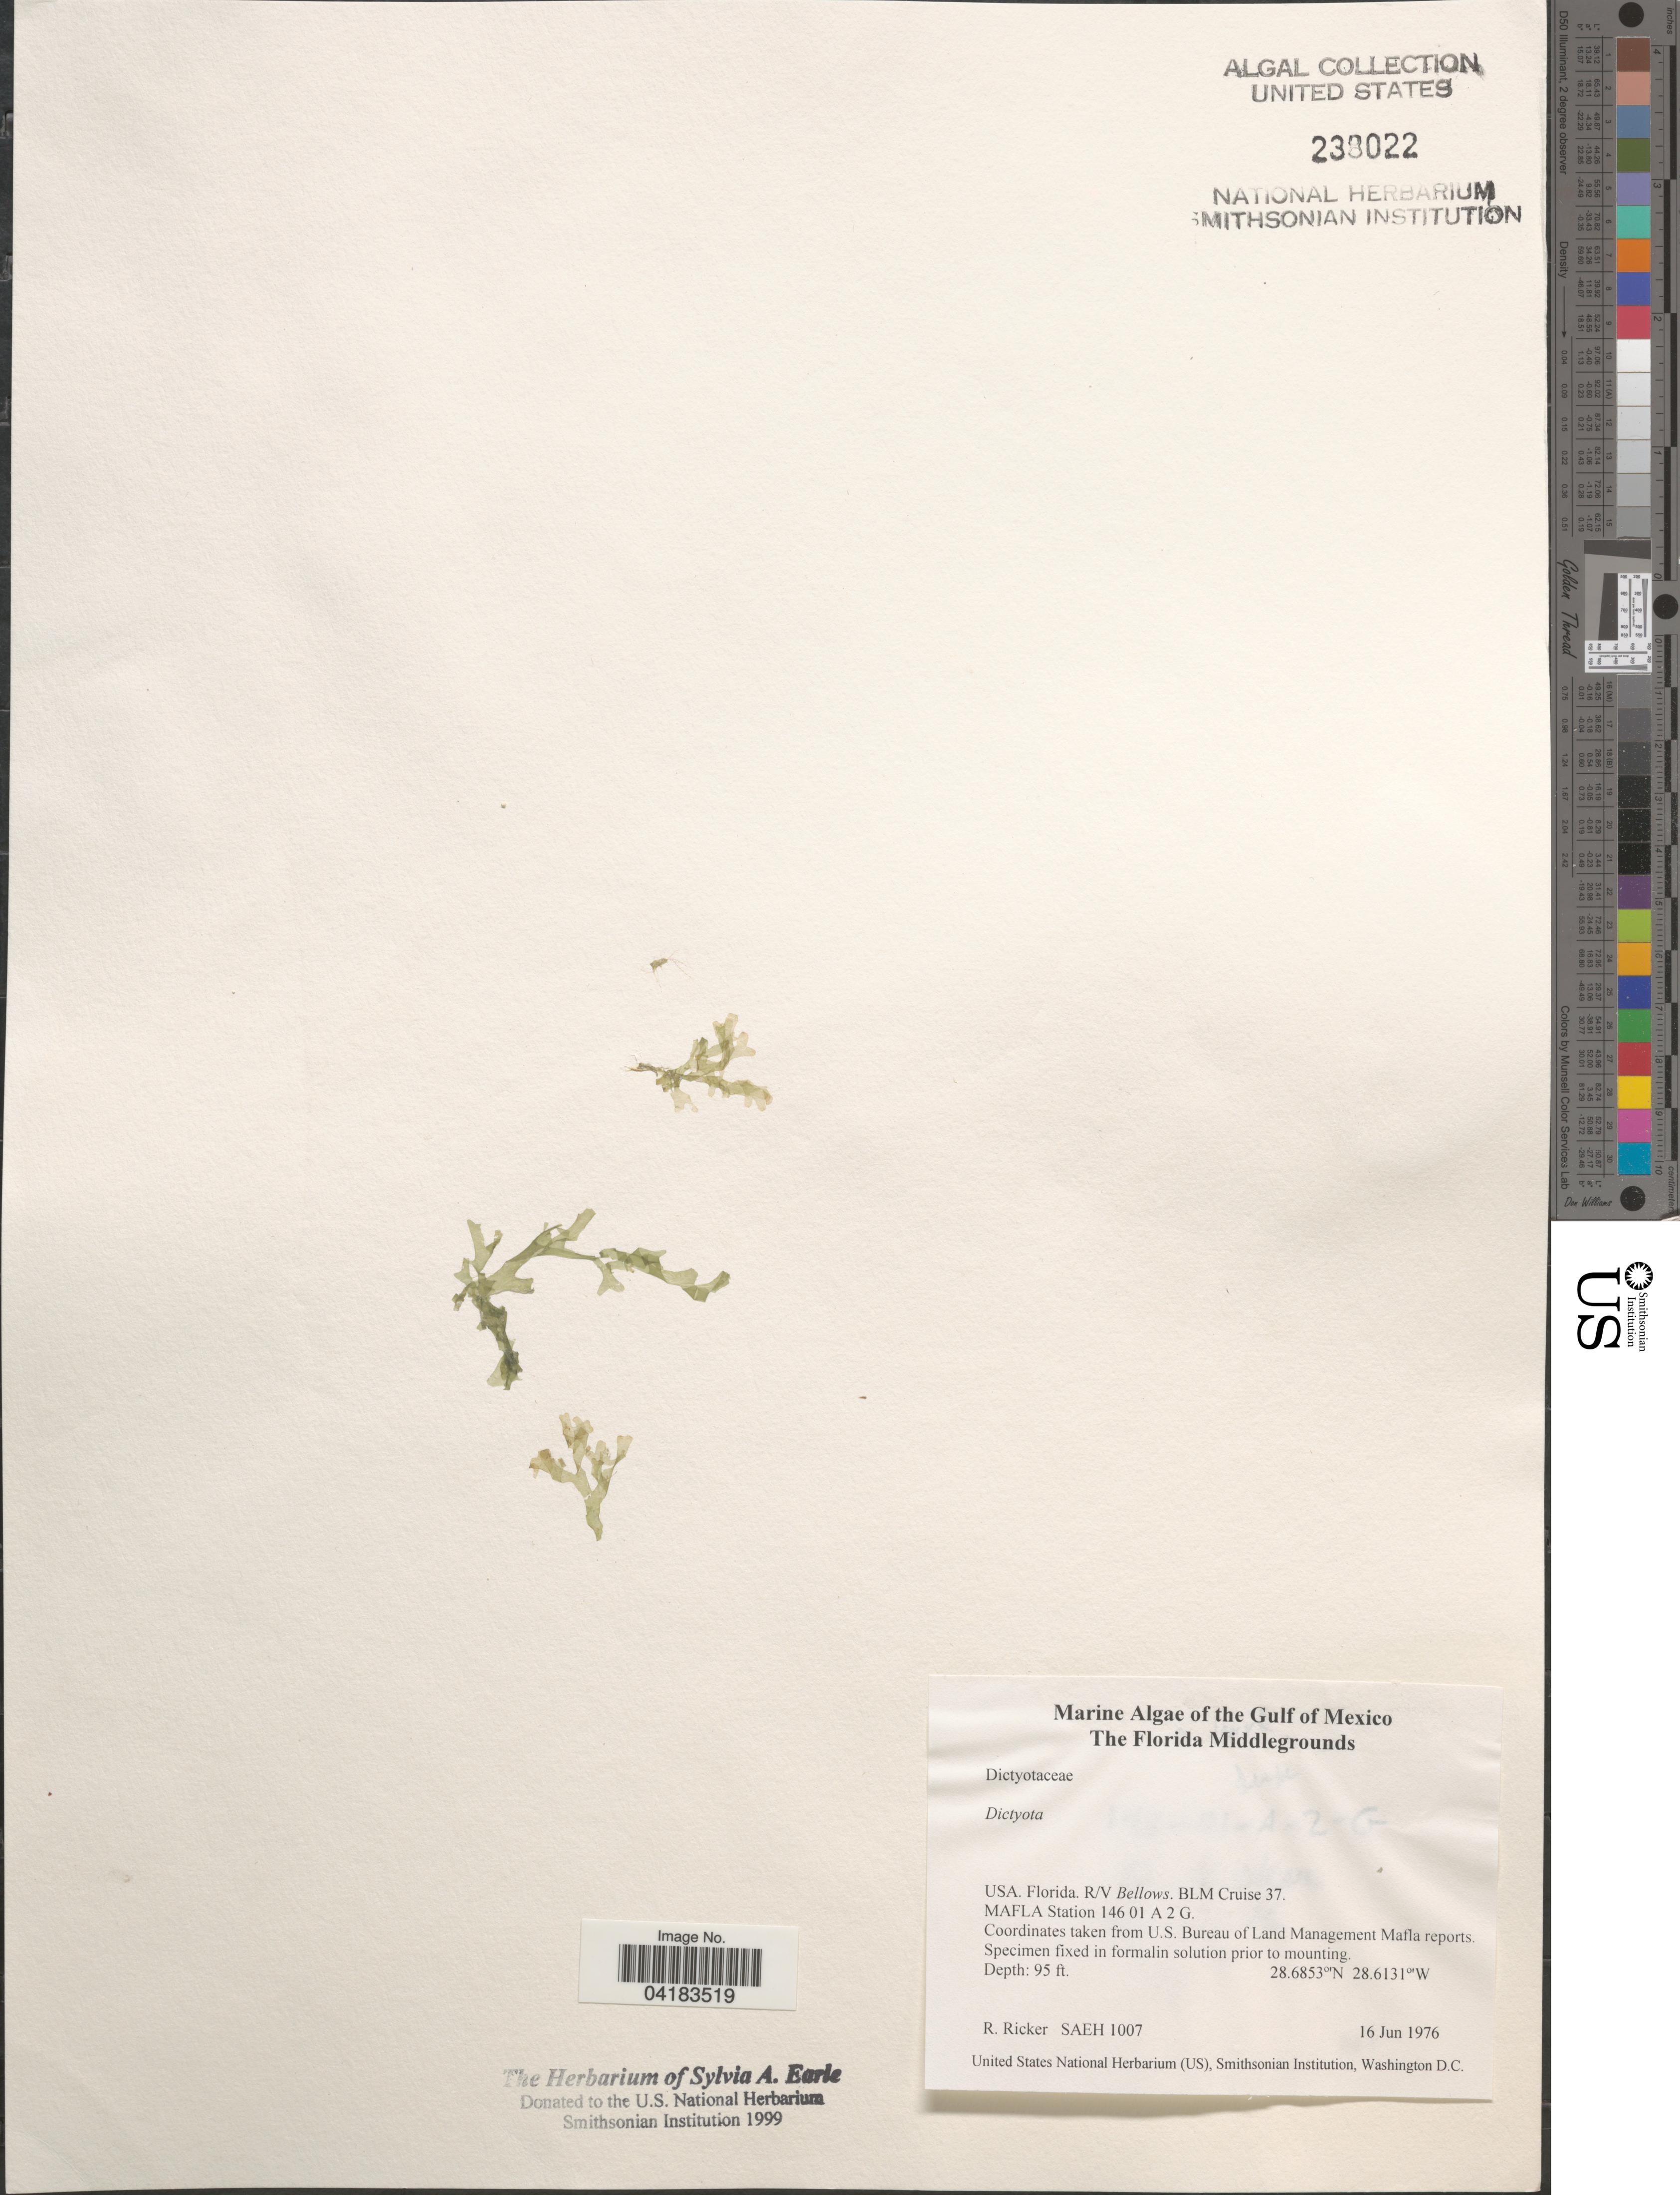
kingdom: Chromista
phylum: Ochrophyta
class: Phaeophyceae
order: Dictyotales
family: Dictyotaceae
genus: Dictyota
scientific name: Dictyota sp.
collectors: R. Ricker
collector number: SAEH1007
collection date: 1976-06-16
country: United States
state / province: Florida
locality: The Gulf of Mexico. The Florida Middlegrounds. R/V Bellows. BLM Cruise 37. MAFLA Station 146 01 A 2 G. Coordinates taken from U.S. Bureau of Land Management Mafla reports.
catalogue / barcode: US 238022